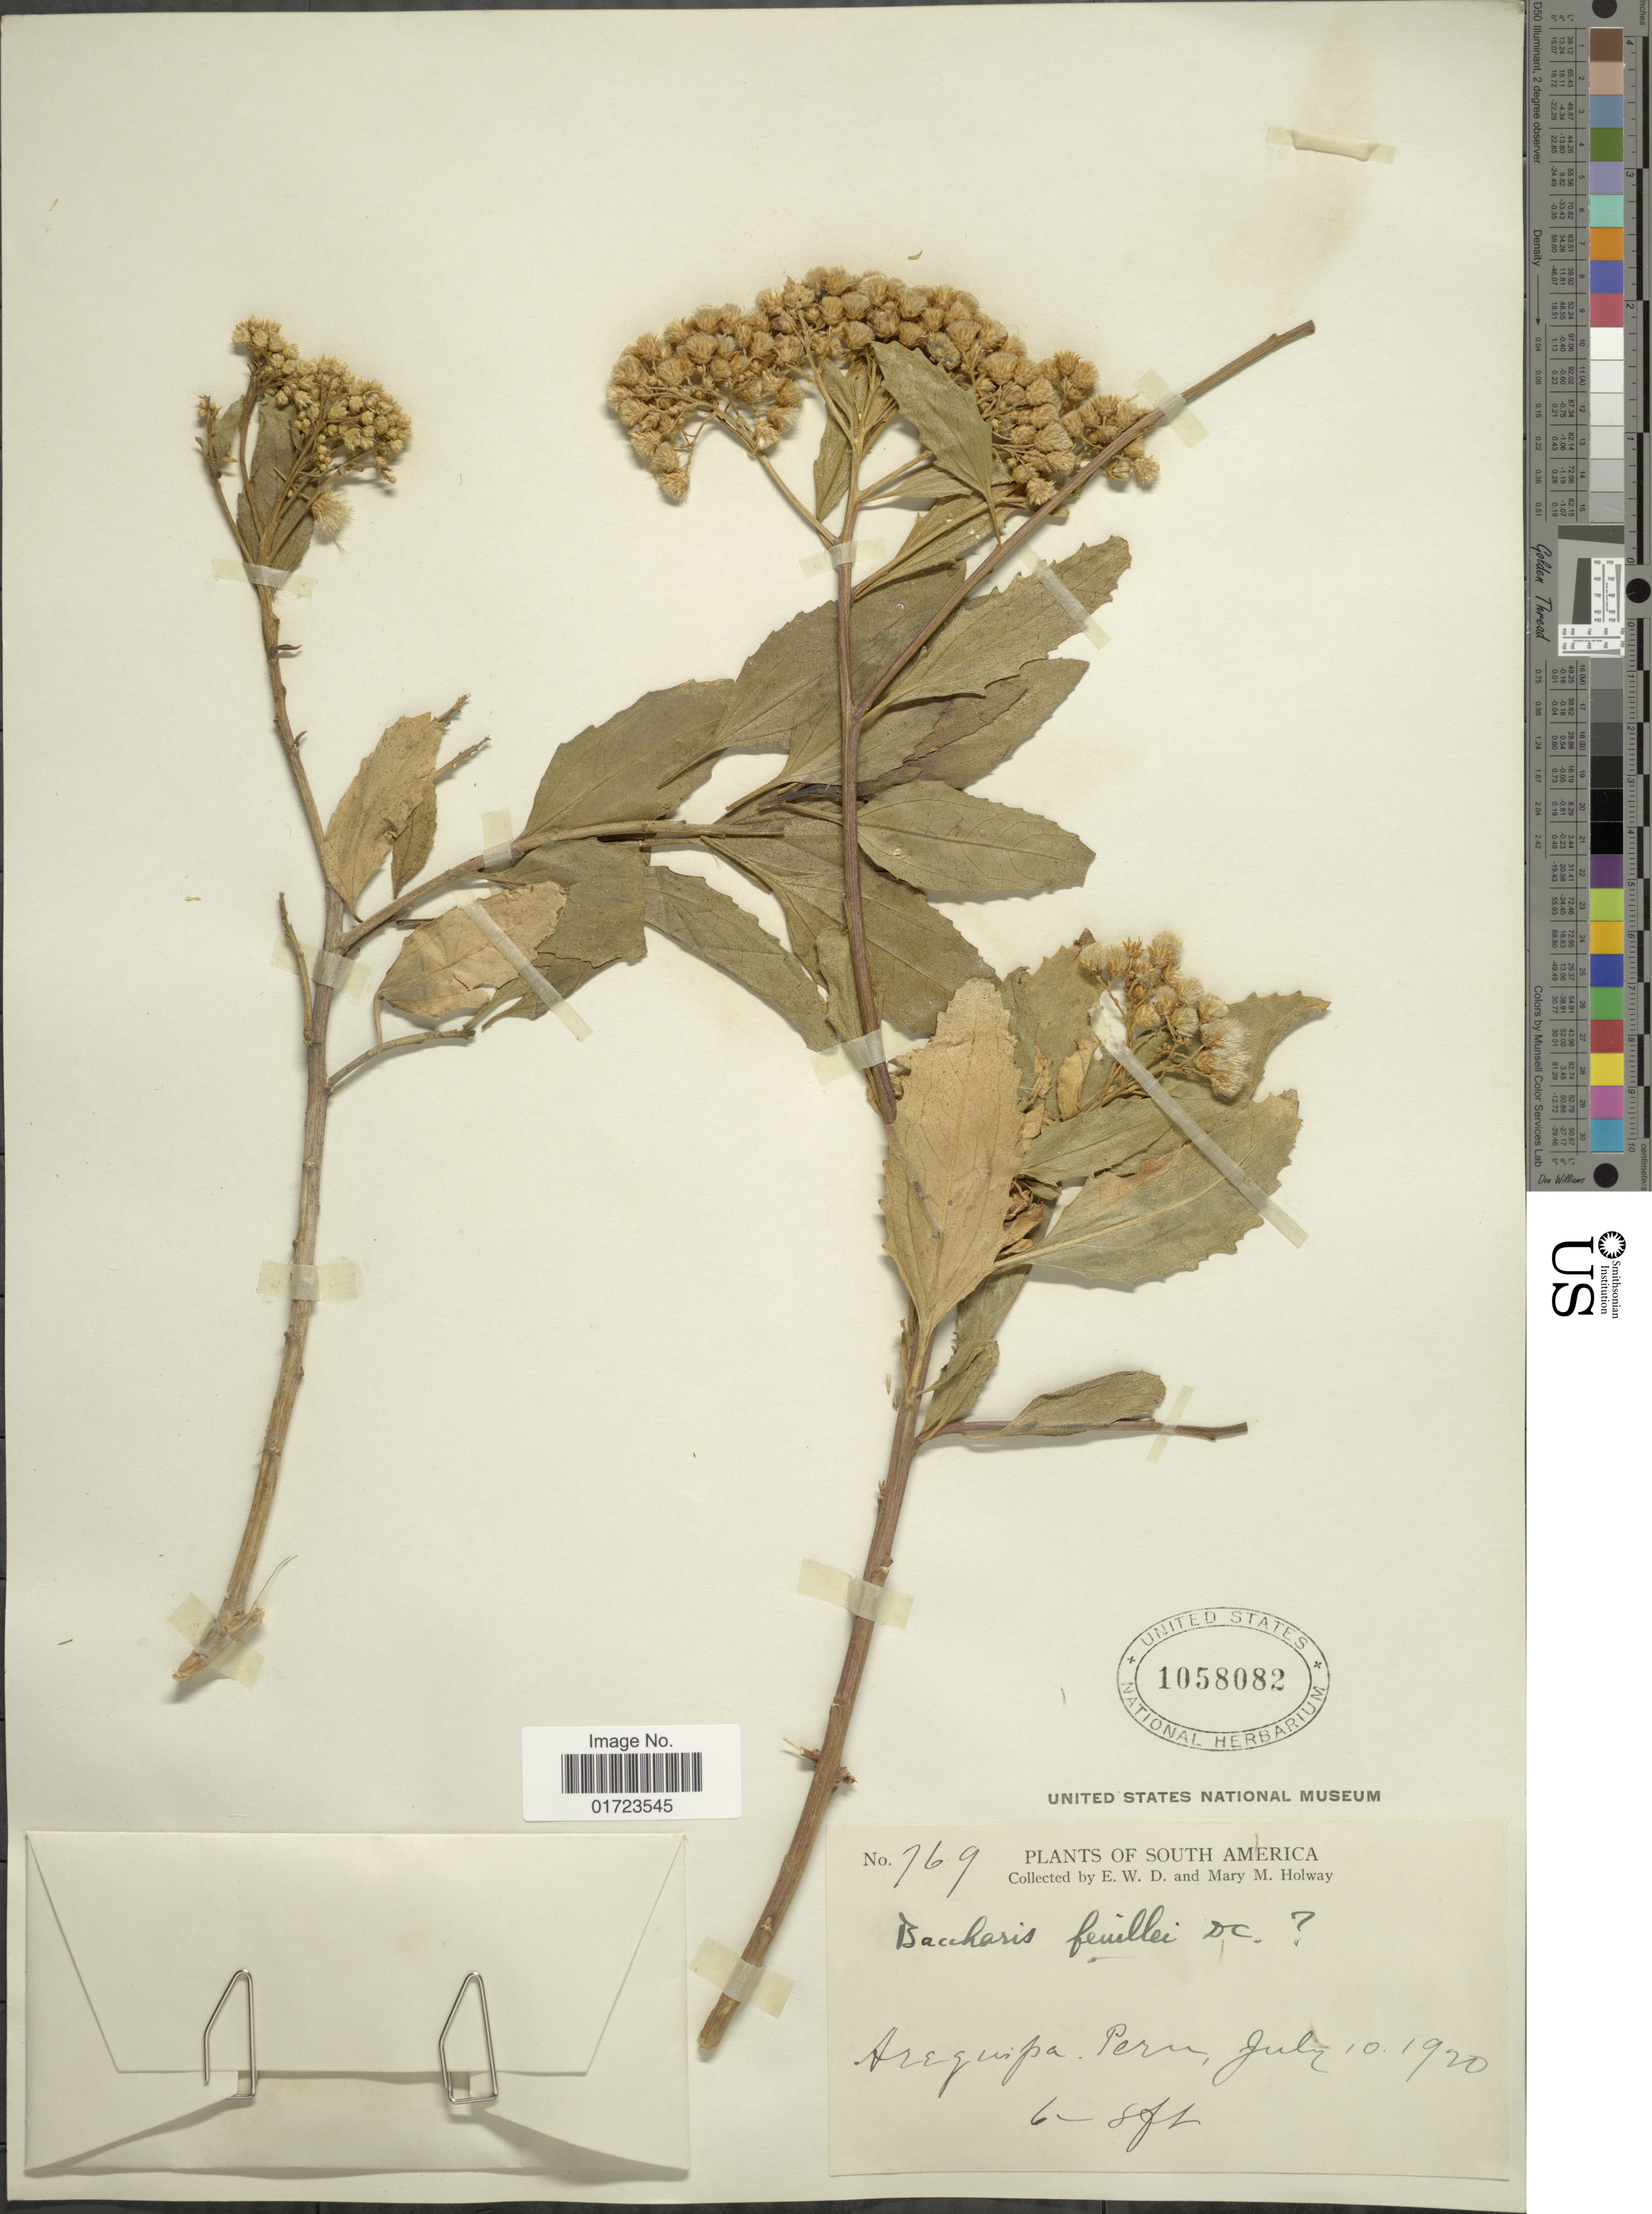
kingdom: Plantae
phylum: Tracheophyta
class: Magnoliopsida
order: Asterales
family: Asteraceae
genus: Baccharis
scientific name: Baccharis scandens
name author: (Ruiz & Pav.) Pers.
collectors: E. W. D. Holway & M. M. Holway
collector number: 769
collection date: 1920-07-10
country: Peru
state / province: Arequipa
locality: Arequipa, Peru.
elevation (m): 2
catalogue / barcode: US 1058082